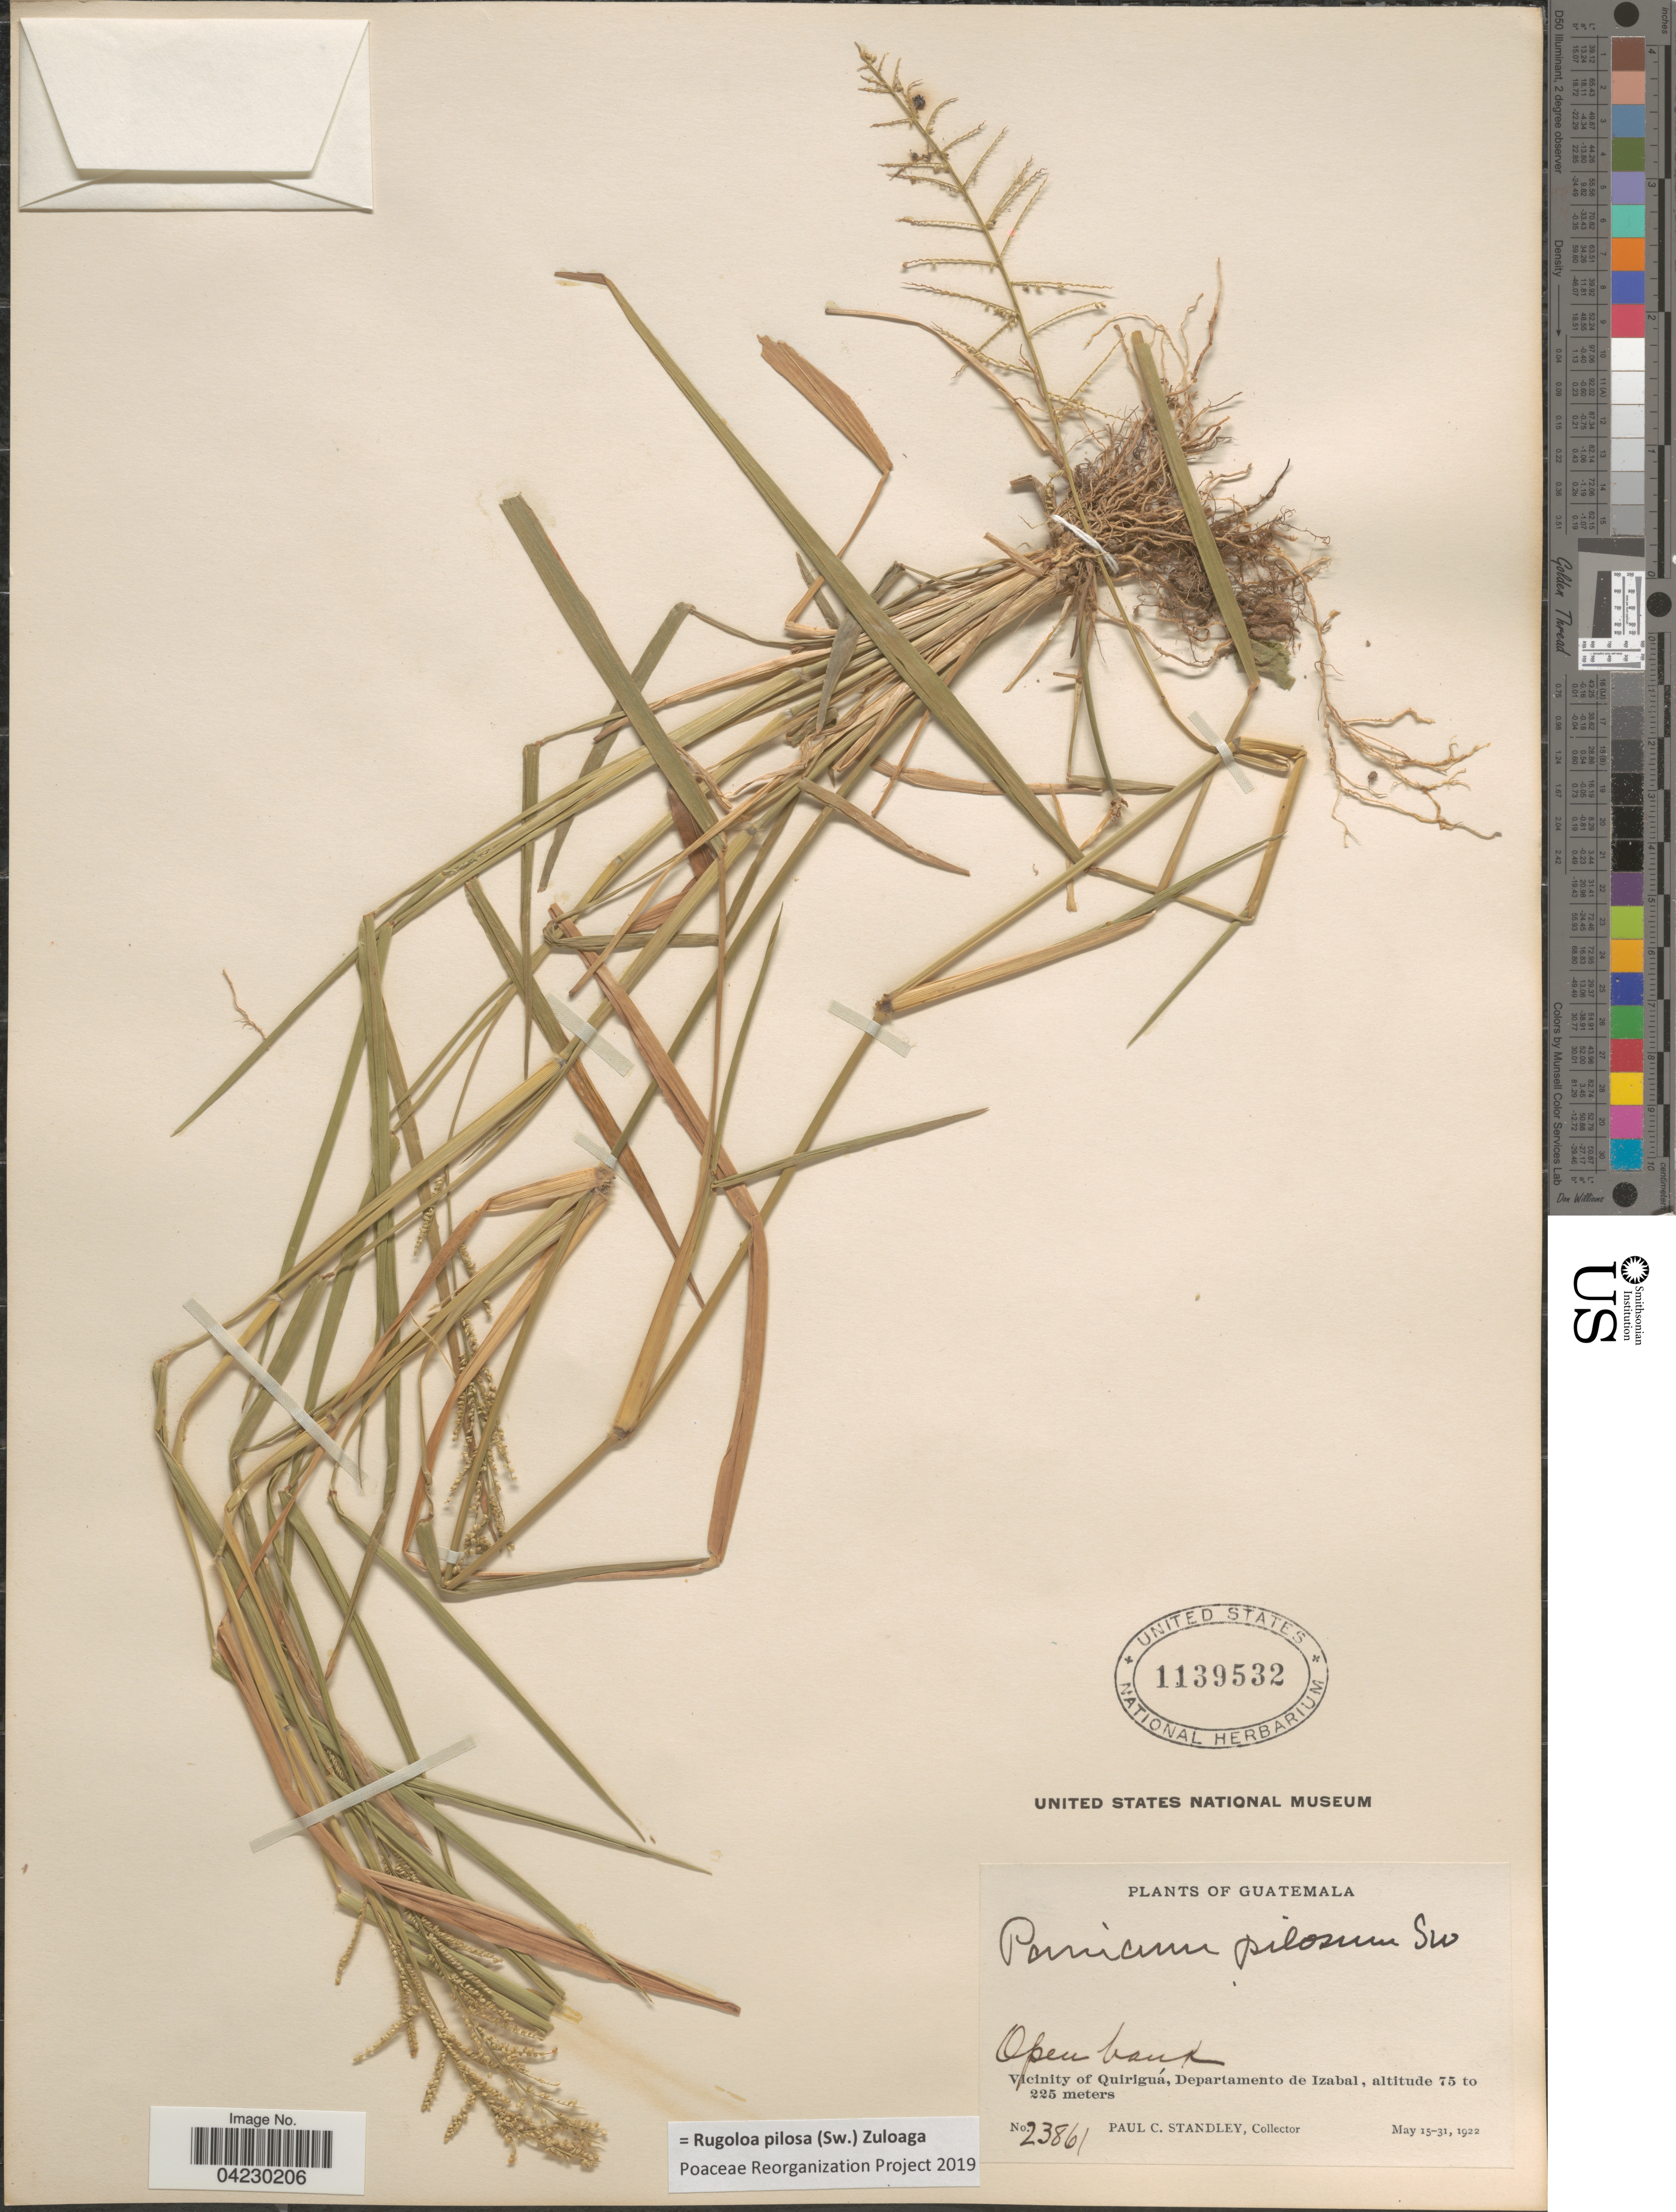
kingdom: Plantae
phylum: Tracheophyta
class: Liliopsida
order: Poales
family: Poaceae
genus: Rugoloa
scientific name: Rugoloa pilosa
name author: (Sw.) Zuloaga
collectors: P. C. Standley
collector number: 23861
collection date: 1922-05-15/1922-05-31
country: Guatemala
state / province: Izabal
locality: Open bank. Vicinity of Quiriguá, Departamento de Izabal.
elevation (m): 75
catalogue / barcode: US 1139532